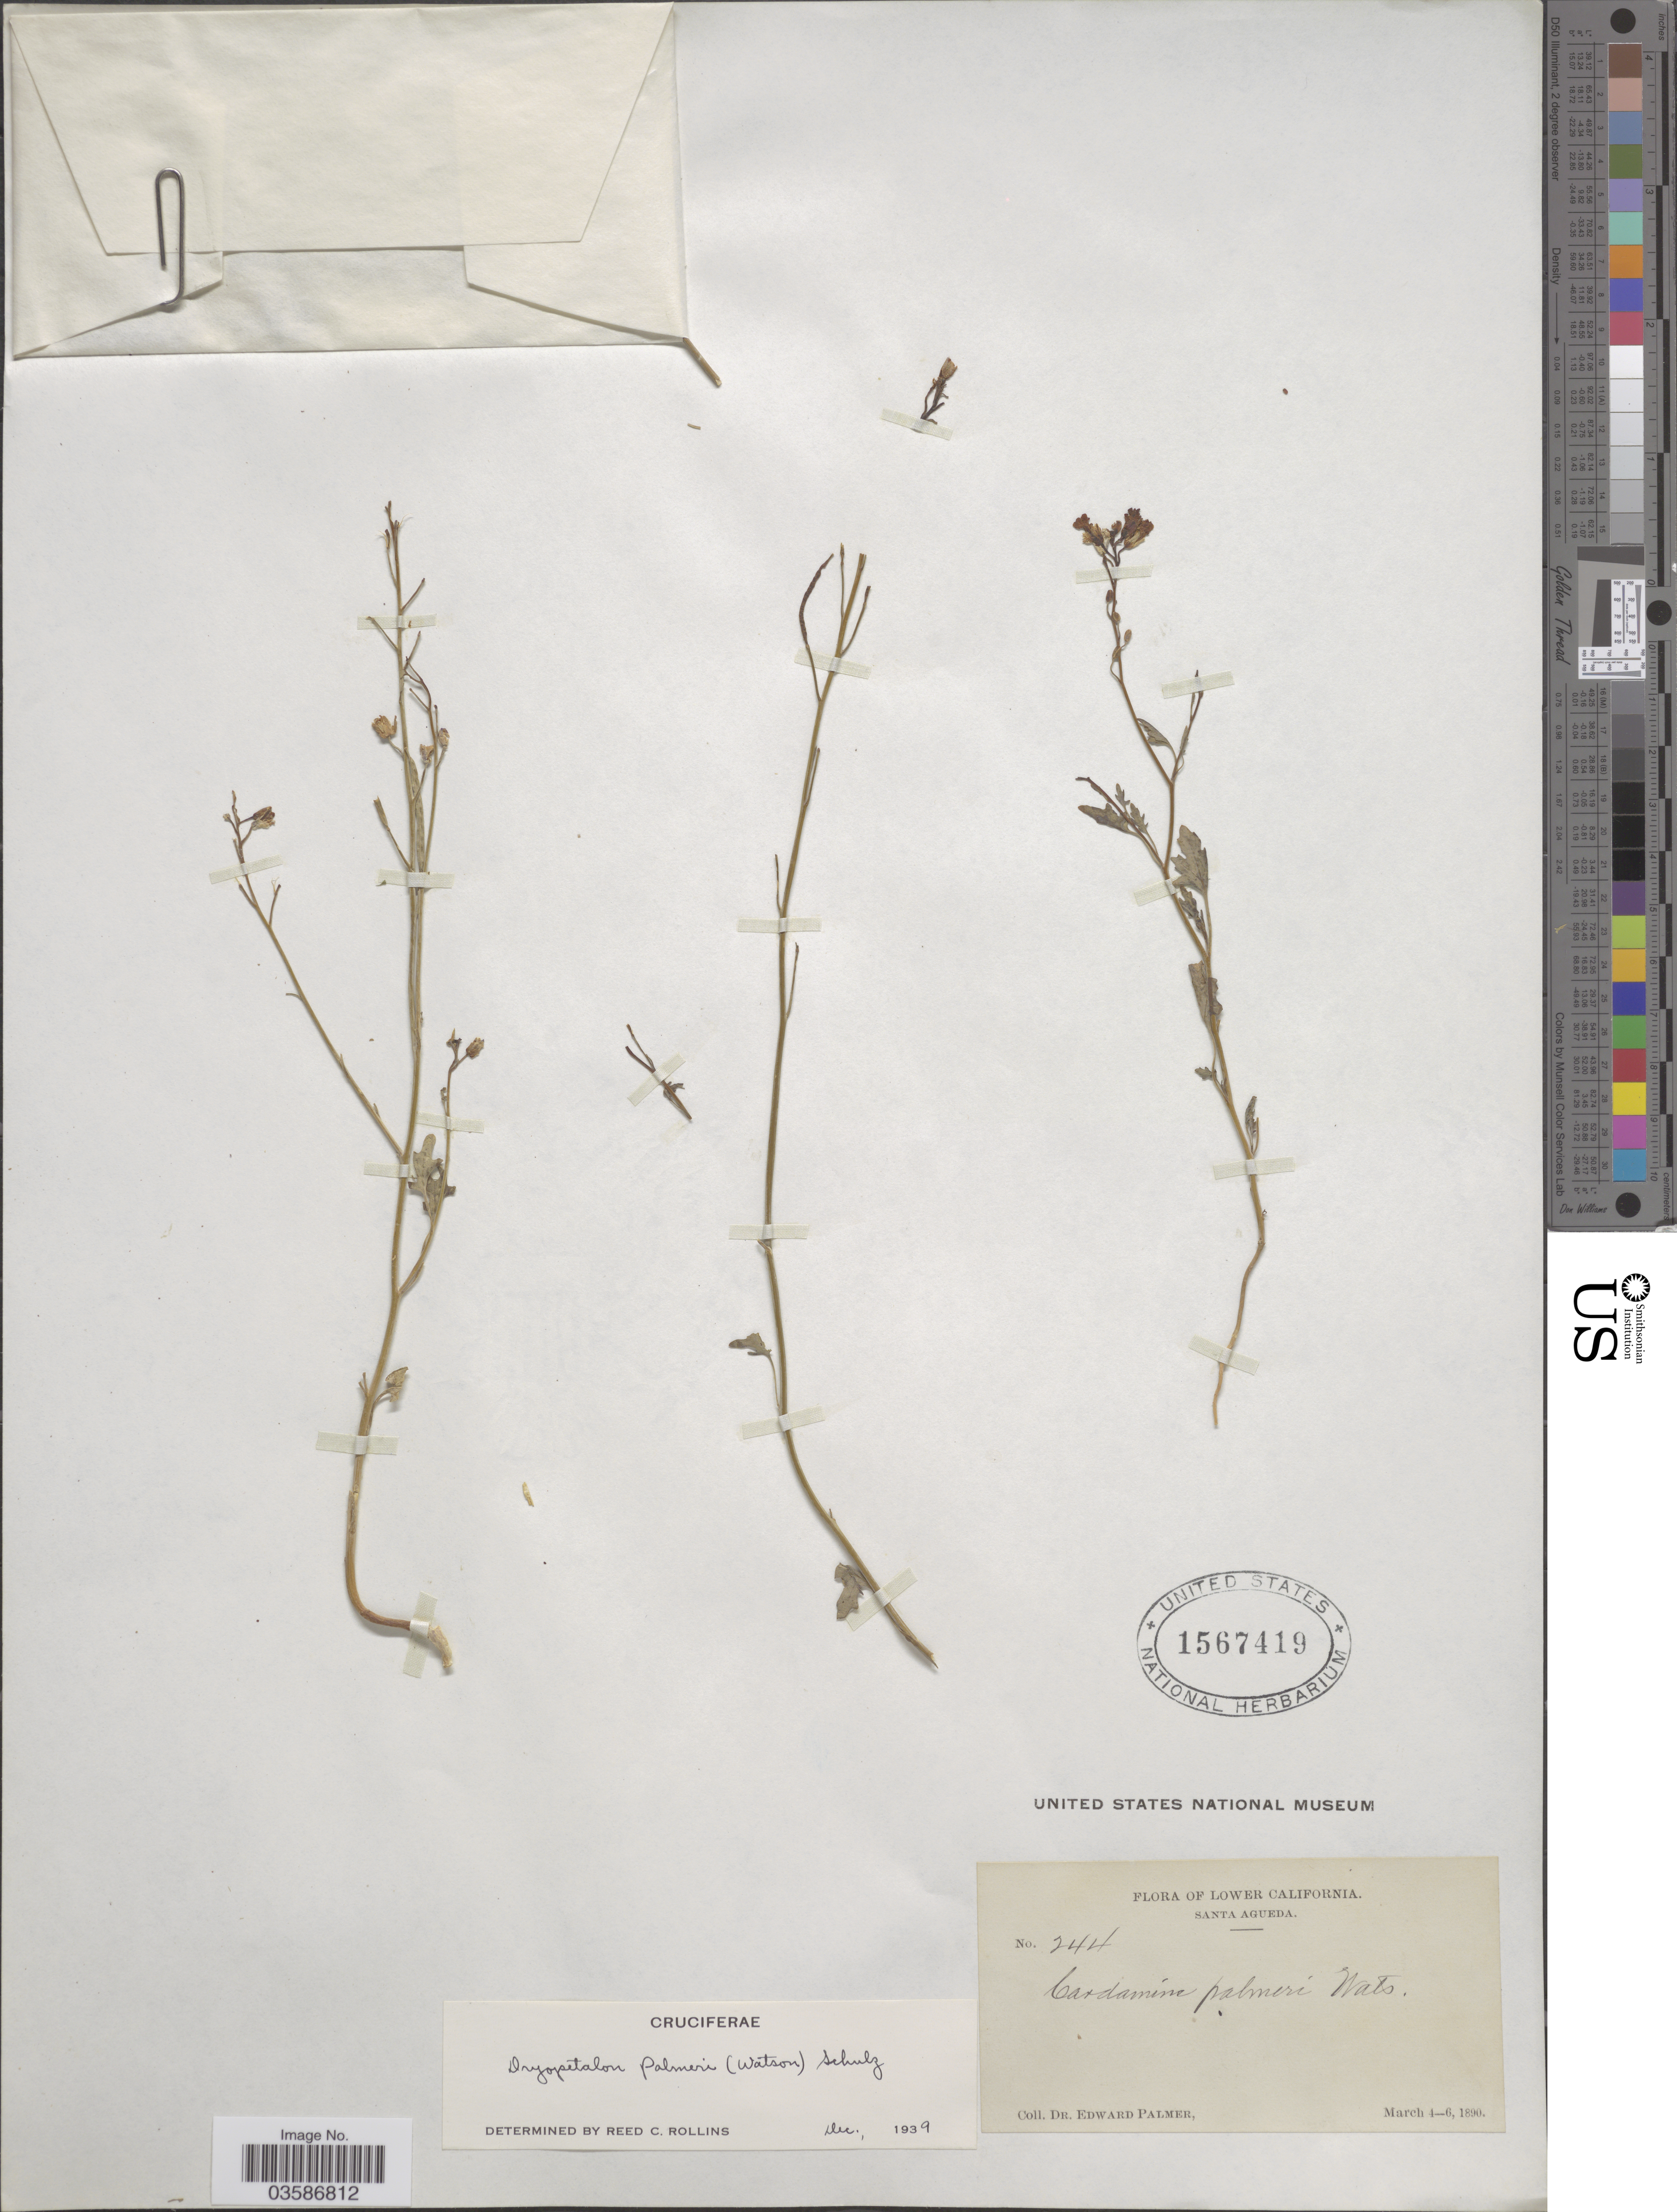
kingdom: Plantae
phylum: Tracheophyta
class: Magnoliopsida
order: Brassicales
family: Brassicaceae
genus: Dryopetalon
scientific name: Dryopetalon palmeri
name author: (S. Watson) O.E. Schulz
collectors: E. Palmer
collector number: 244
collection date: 1890-03-04/1890-03-06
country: Mexico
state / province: Baja California Sur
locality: Lower California. Santa Agueda.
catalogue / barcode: US 1567419